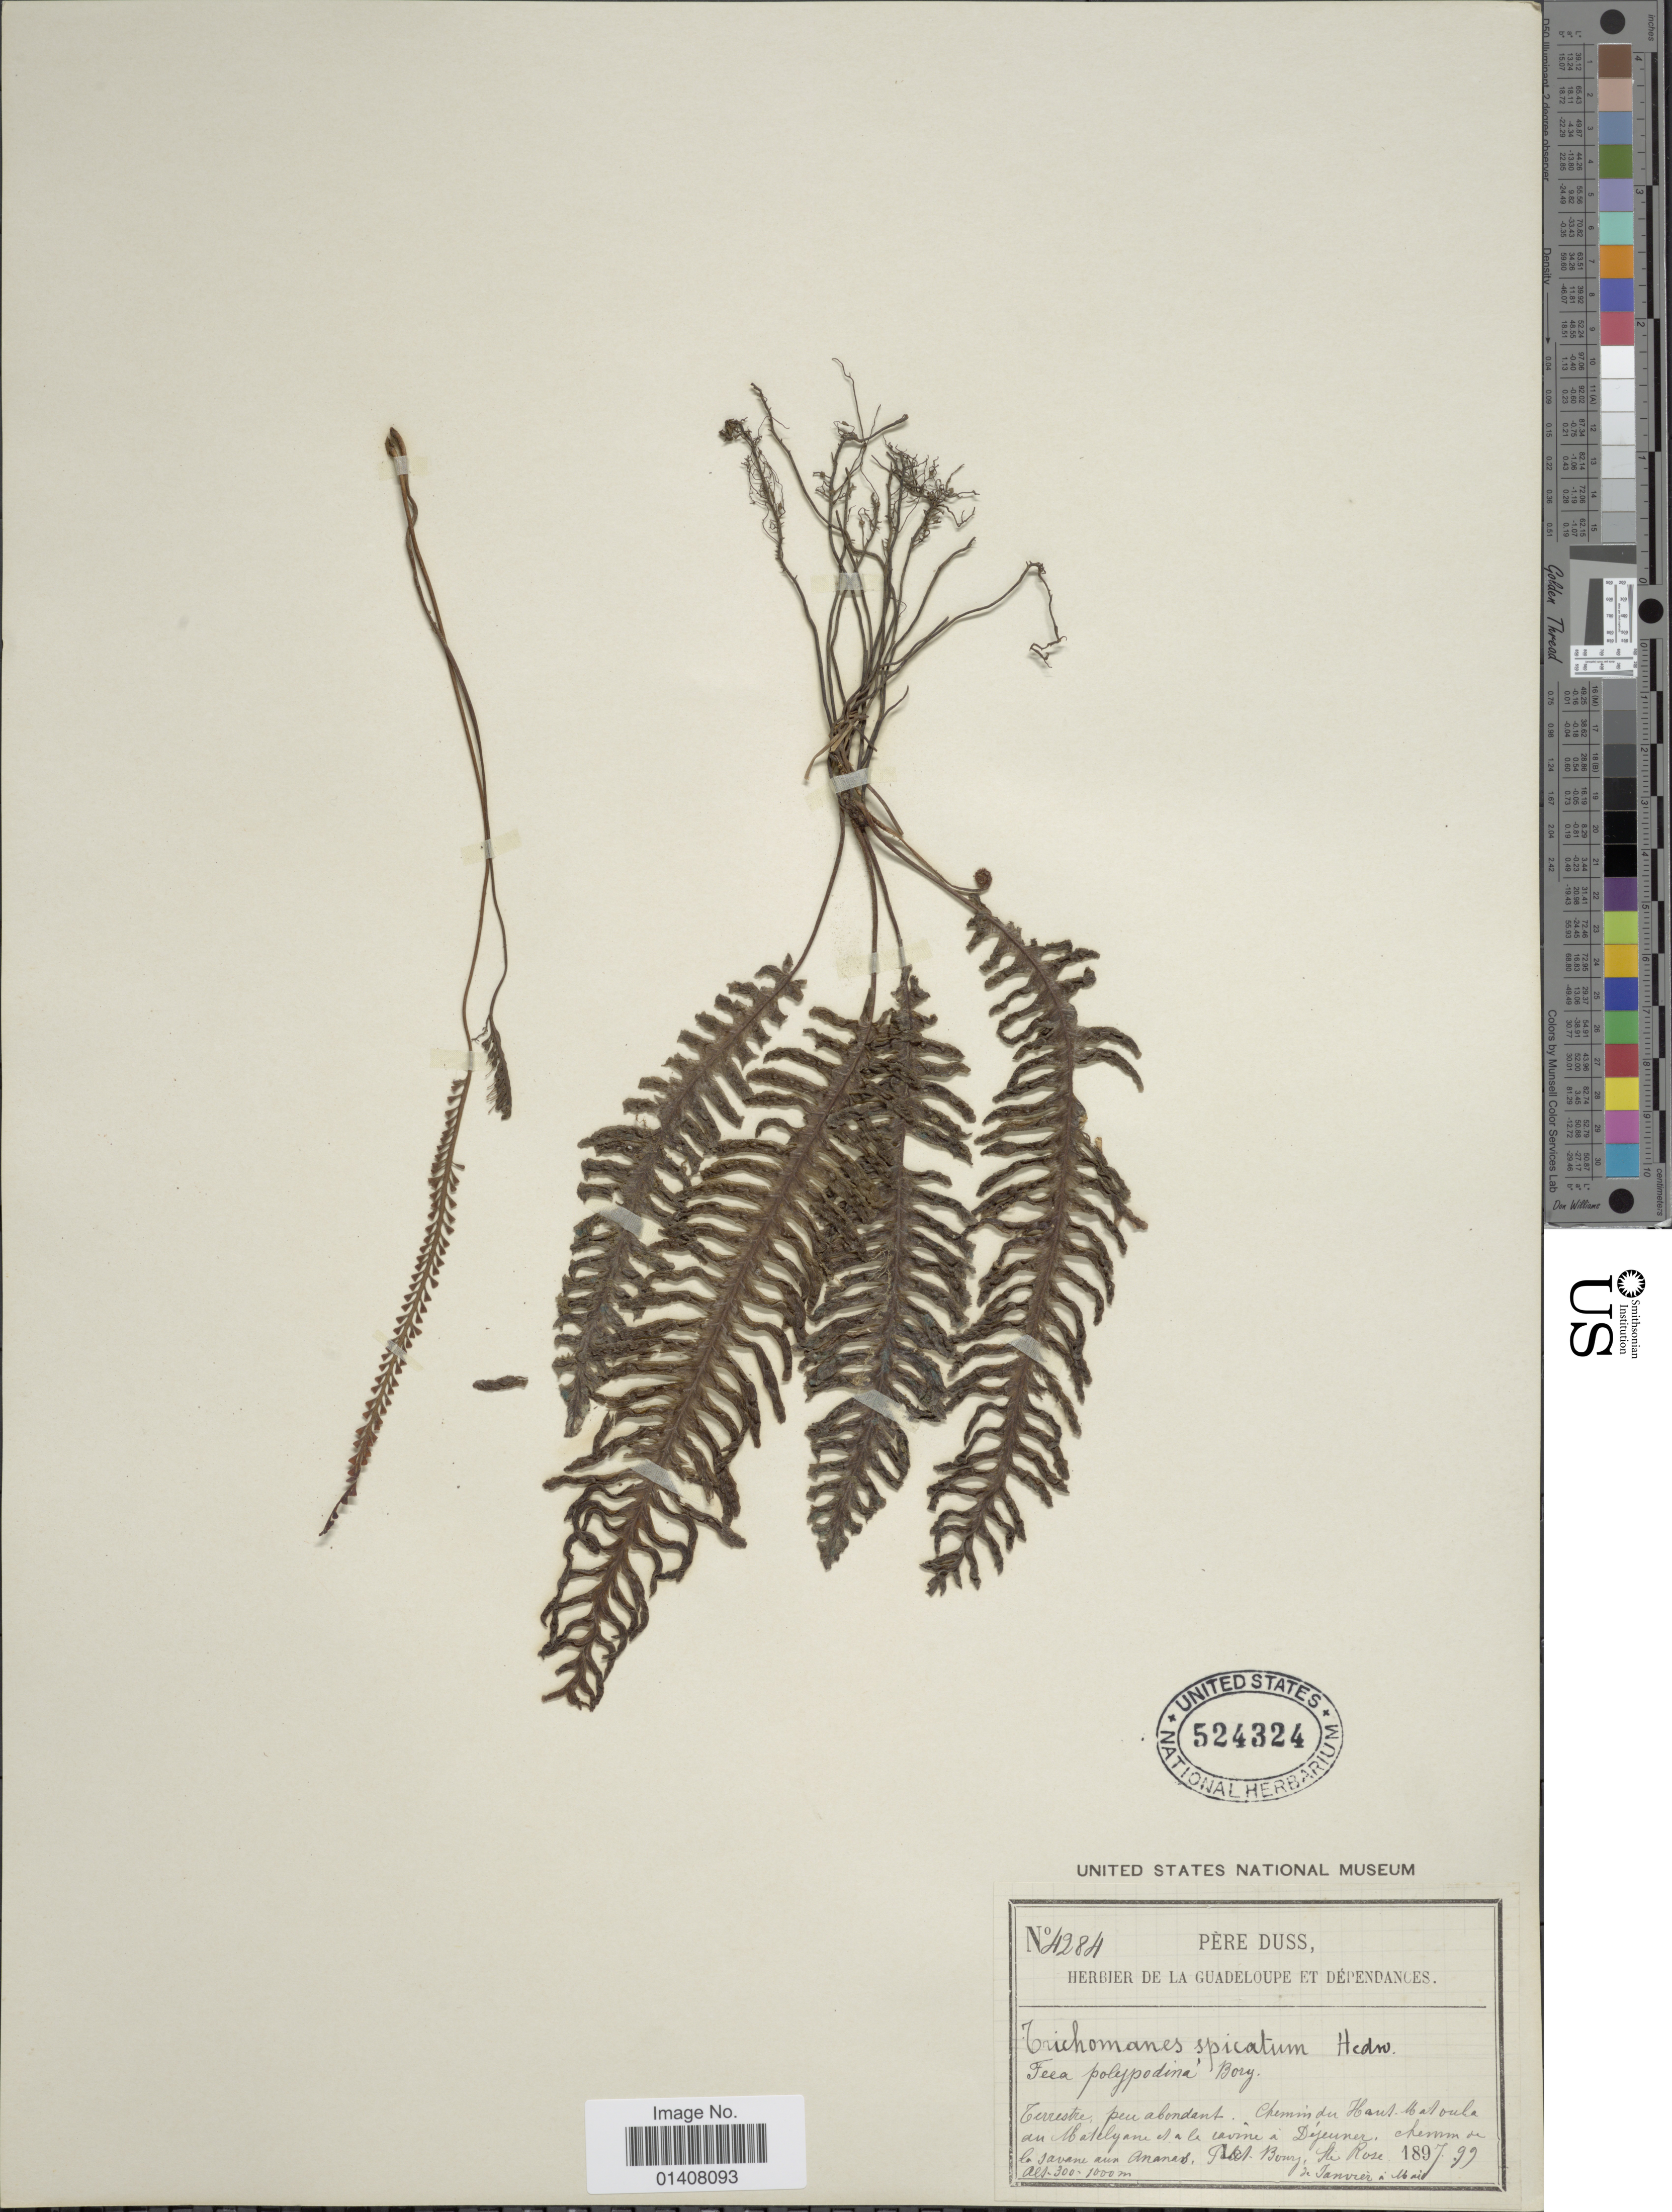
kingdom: Plantae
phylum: Tracheophyta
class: Polypodiopsida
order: Hymenophyllales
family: Hymenophyllaceae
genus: Trichomanes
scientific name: Trichomanes osmundoides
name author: DC. ex Poir.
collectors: Père Duss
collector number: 4284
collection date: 1897-01/1899-05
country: Guadeloupe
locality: Terrestre, peu abondant. Chemin du haut Matouba au Matelyane, et a la ravine a Déjeuner, chemin de la savane aux Ananas, Petit-Bourg, St. Rose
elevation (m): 300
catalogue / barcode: US 524324